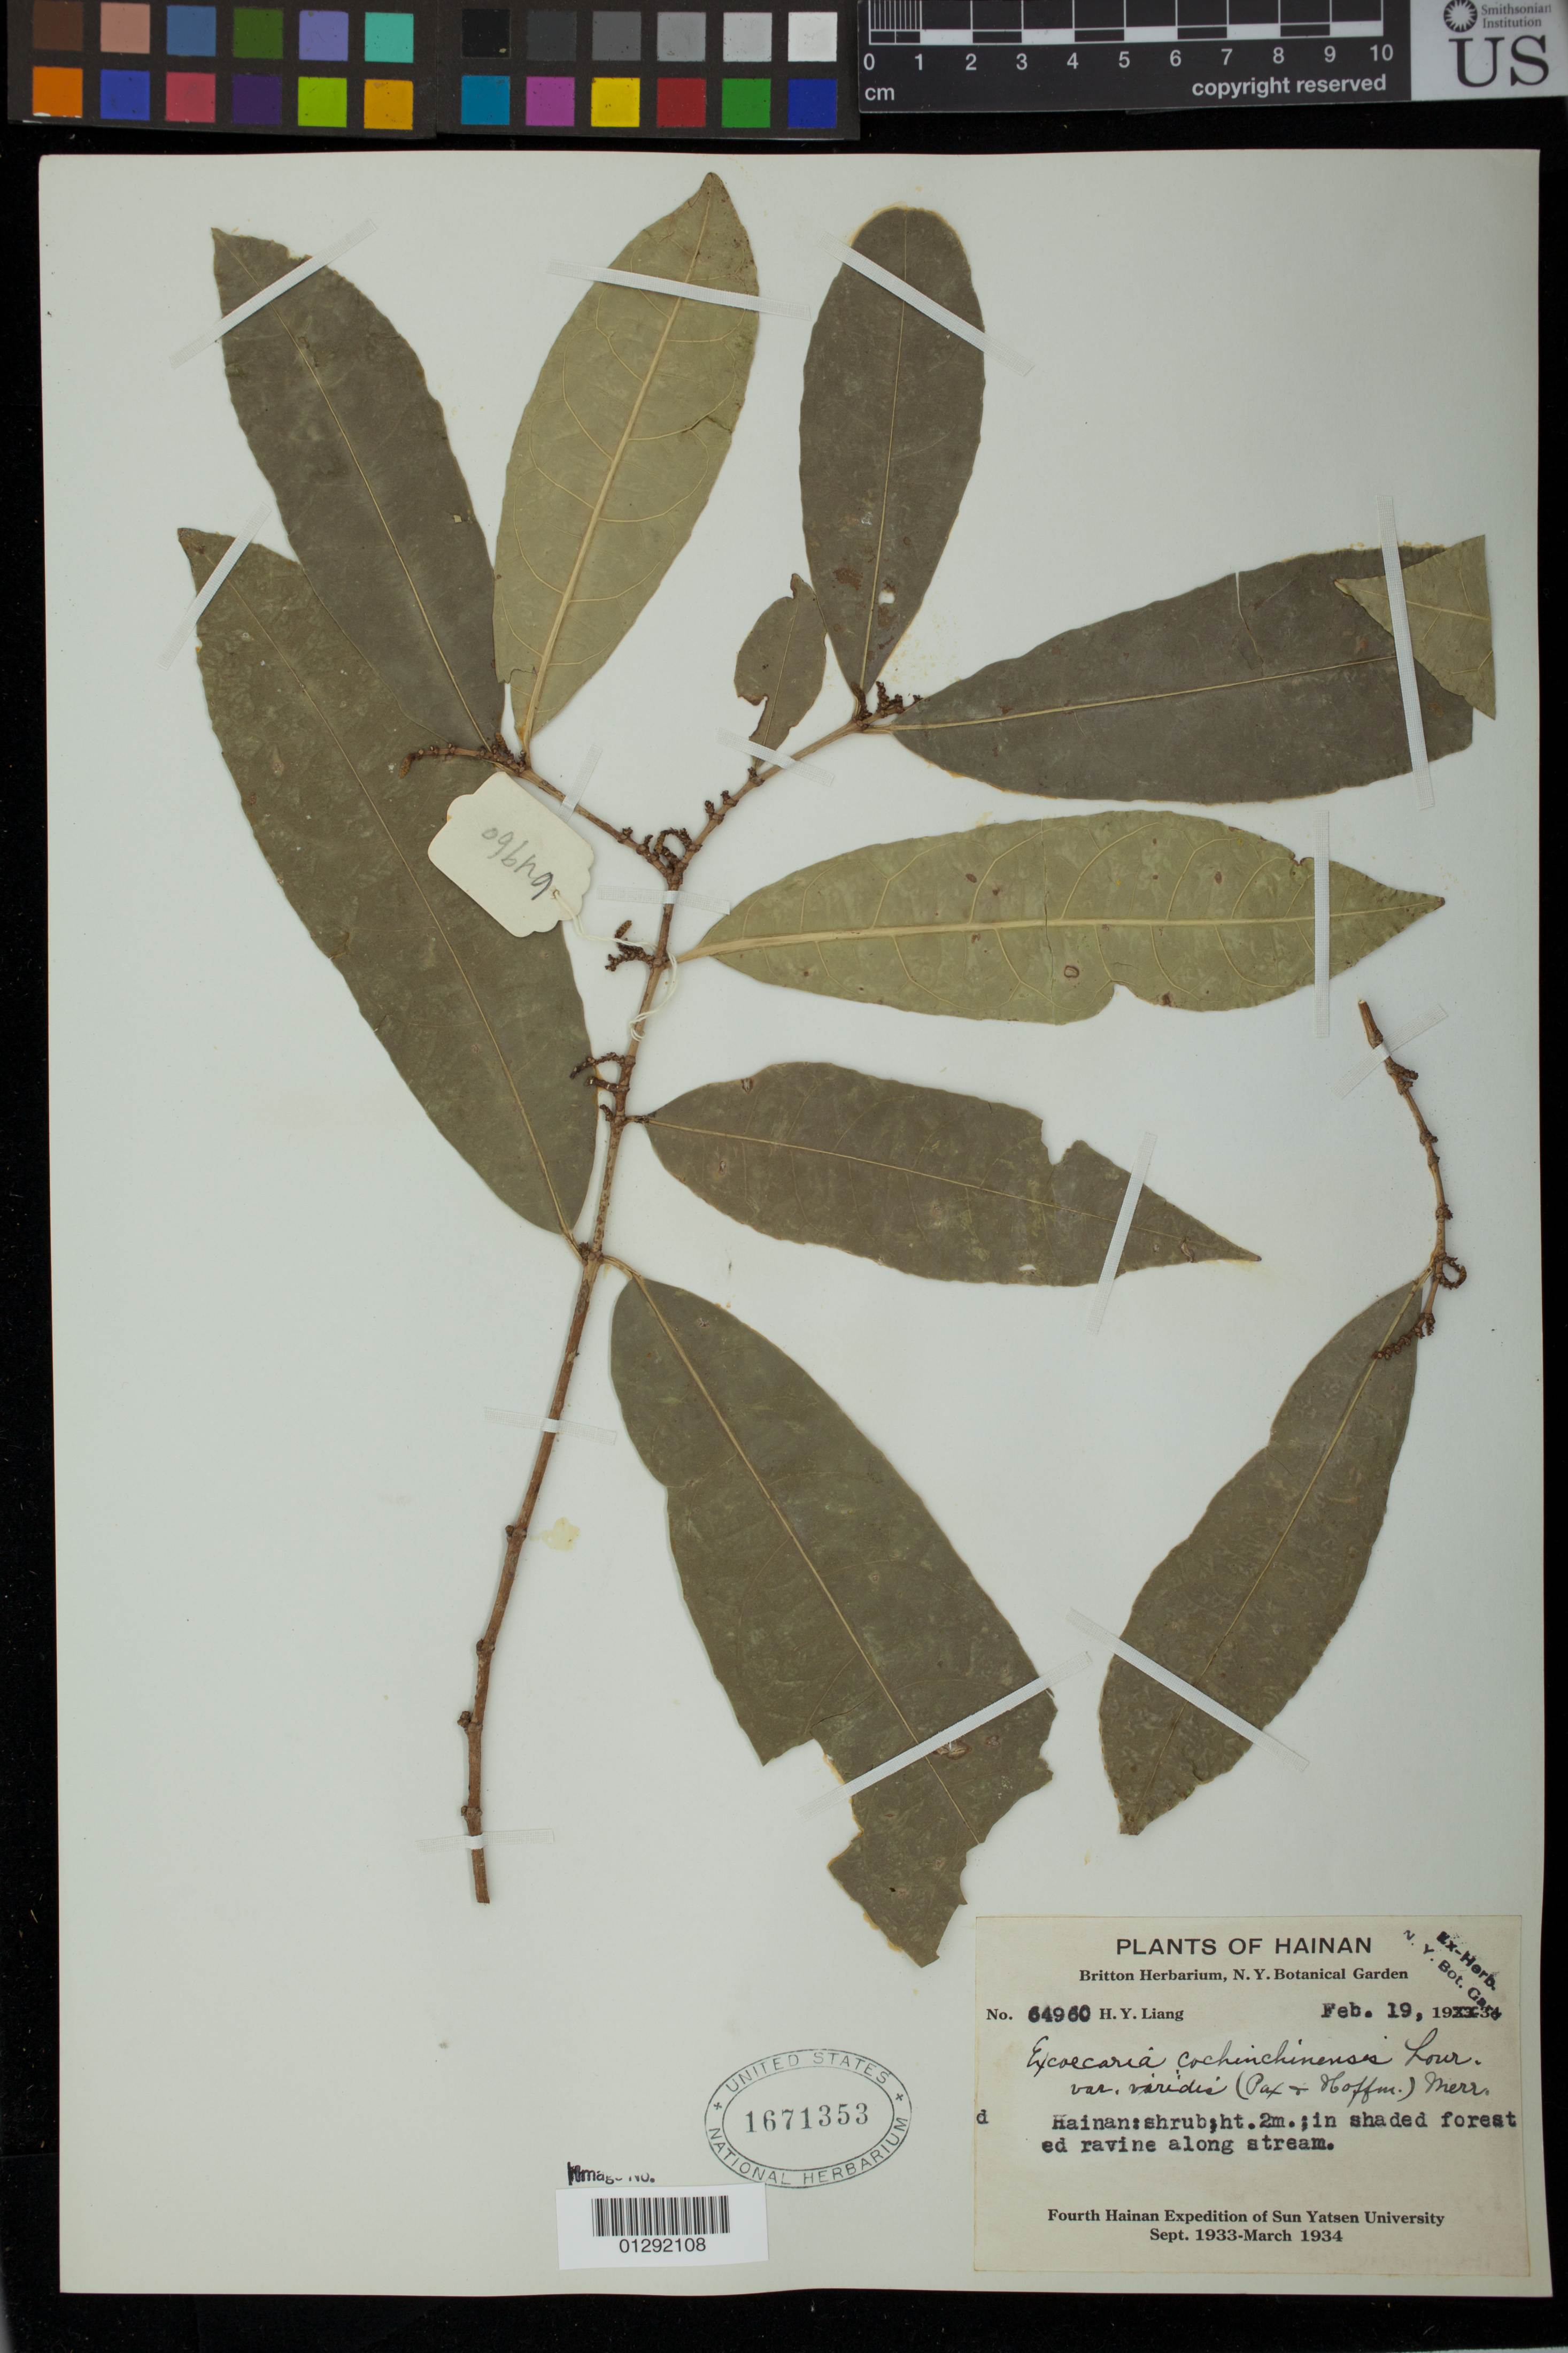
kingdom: Plantae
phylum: Tracheophyta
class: Magnoliopsida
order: Malpighiales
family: Euphorbiaceae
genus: Excoecaria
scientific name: Excoecaria cochinchinensis 'Firestorm'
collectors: H. Y. Liang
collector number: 64960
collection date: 1934-02-19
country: China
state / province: Hainan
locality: Hainan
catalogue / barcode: US 1671353